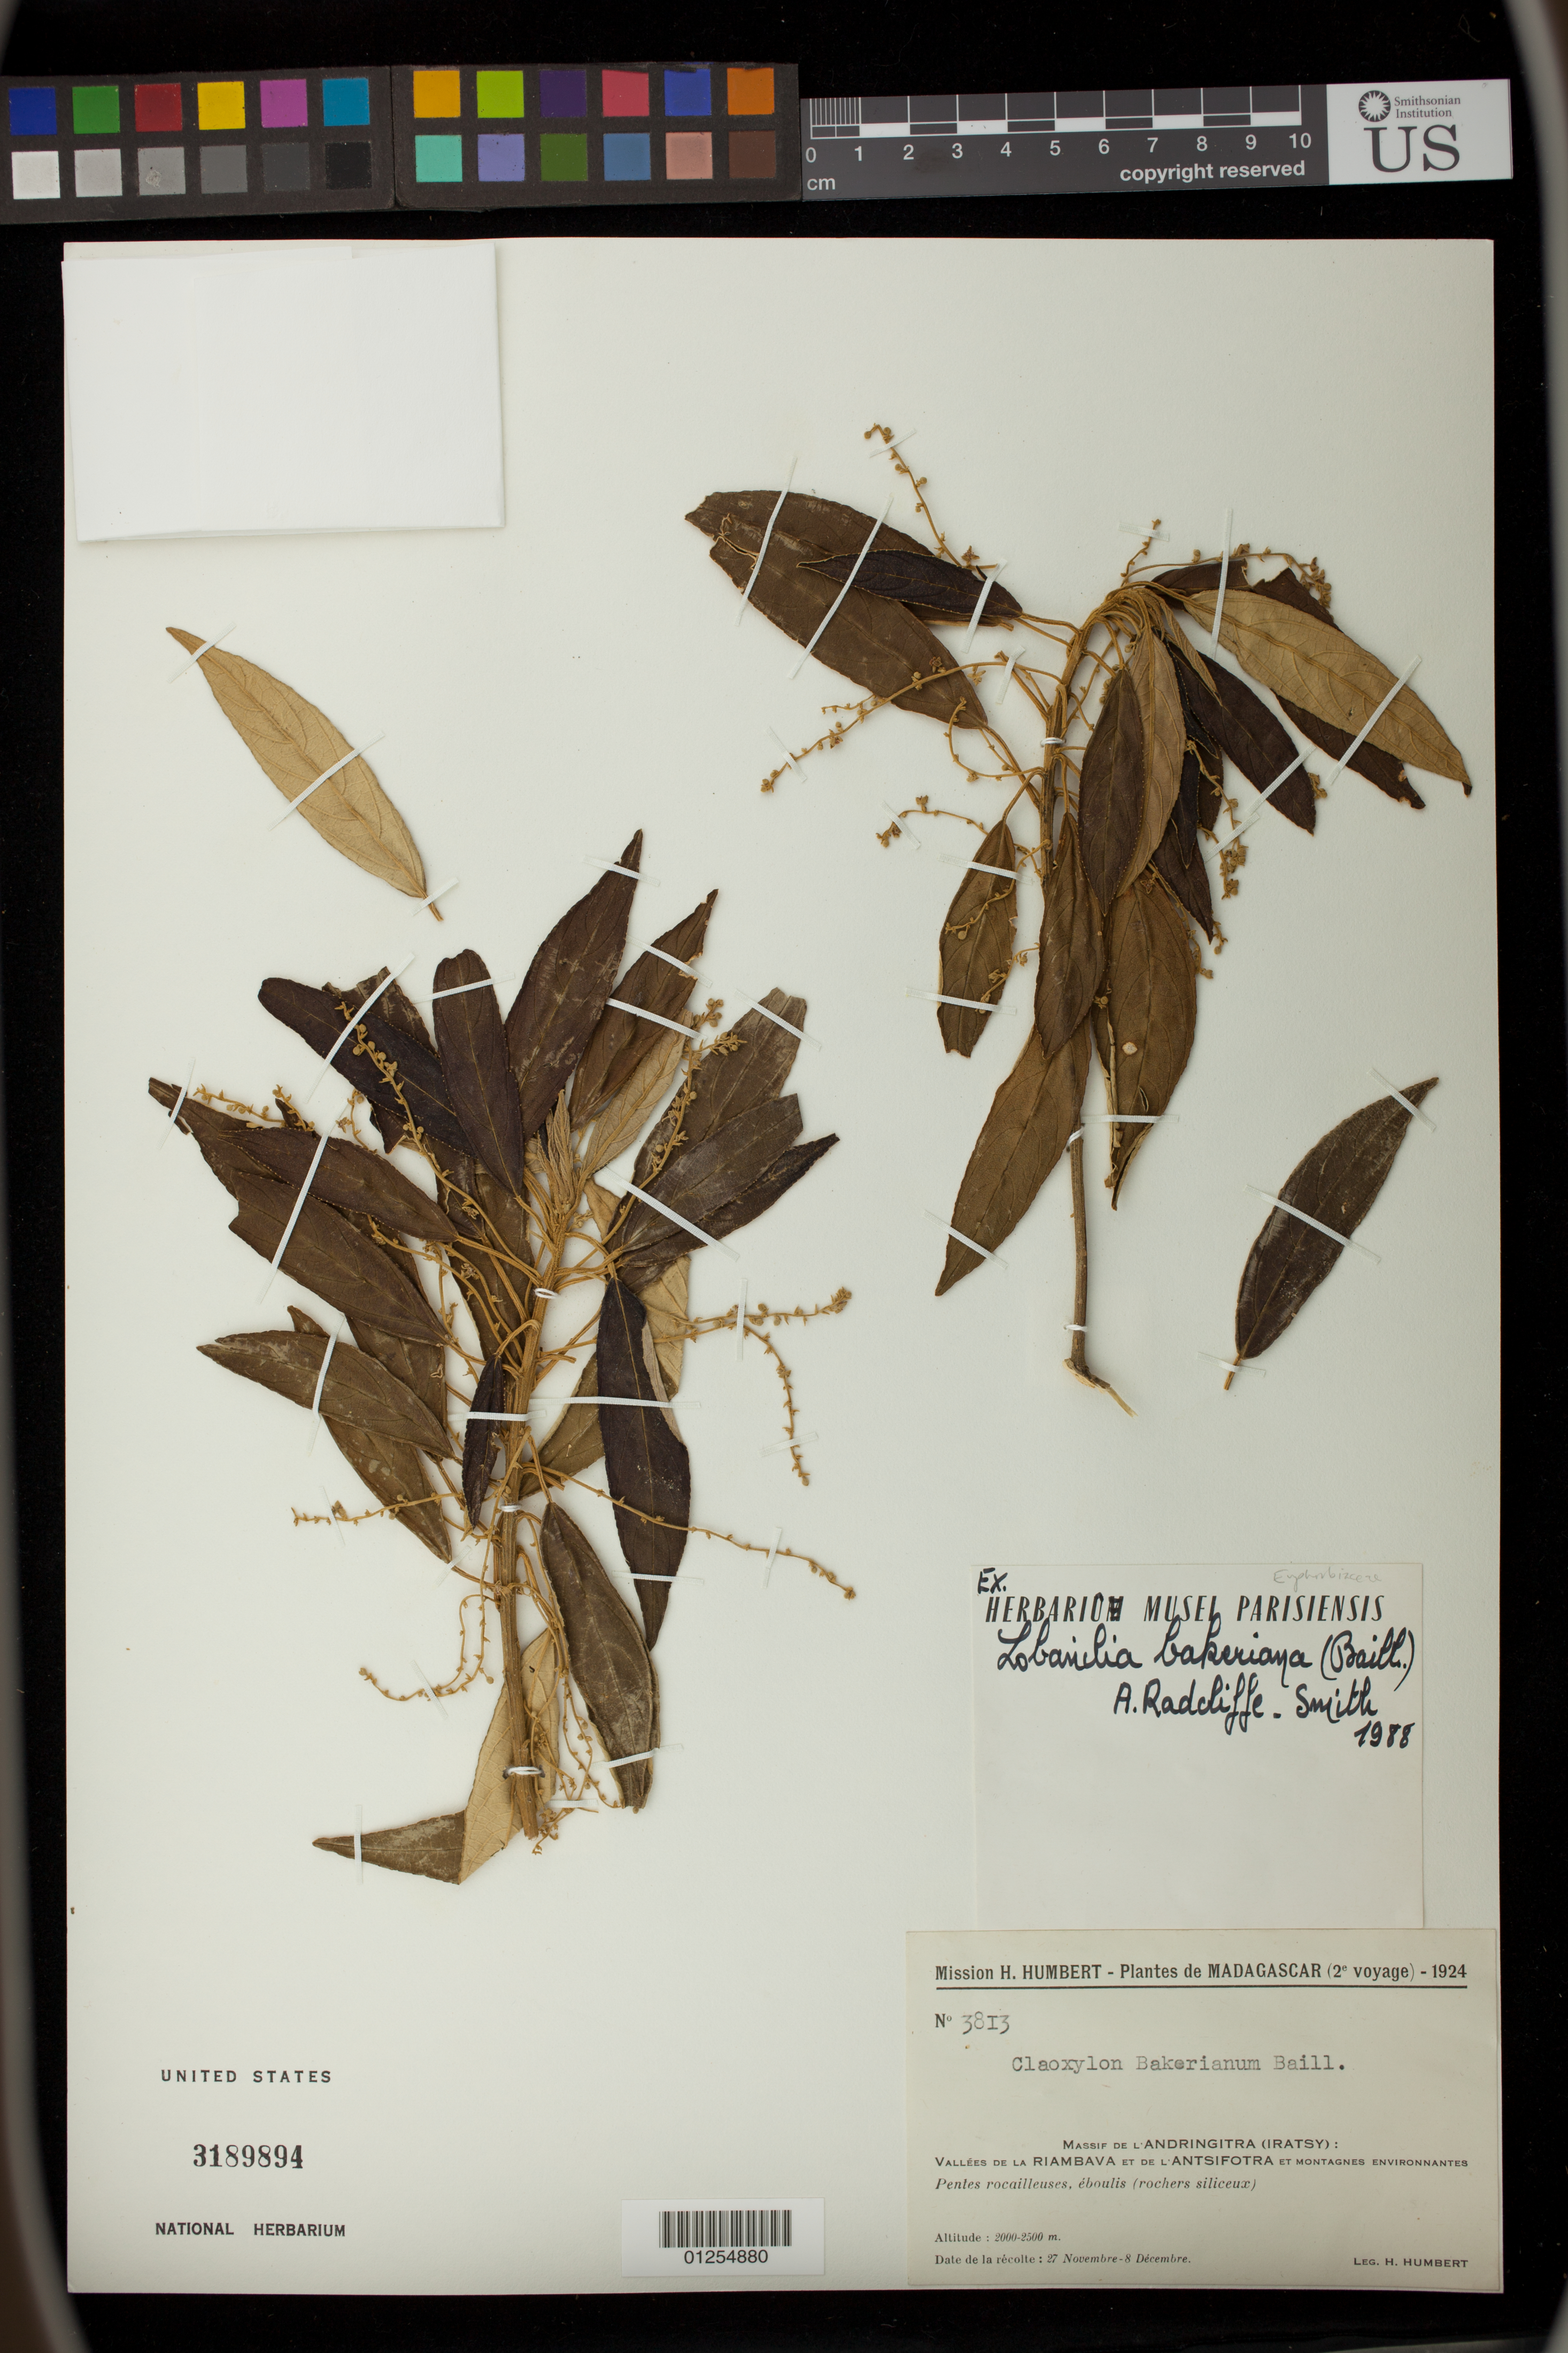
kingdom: Plantae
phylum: Tracheophyta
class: Magnoliopsida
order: Malpighiales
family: Euphorbiaceae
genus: Claoxylon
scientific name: Claoxylon bakerianum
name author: Baill.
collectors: H. Humbert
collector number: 3813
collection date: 1924-11-27/1924-12-08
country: Madagascar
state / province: Haute Matsiatra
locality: Massif de L'Andringitra (Iratsy): Vallees de La Riambava et de L'Antsifotra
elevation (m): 2000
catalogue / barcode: US 3189894